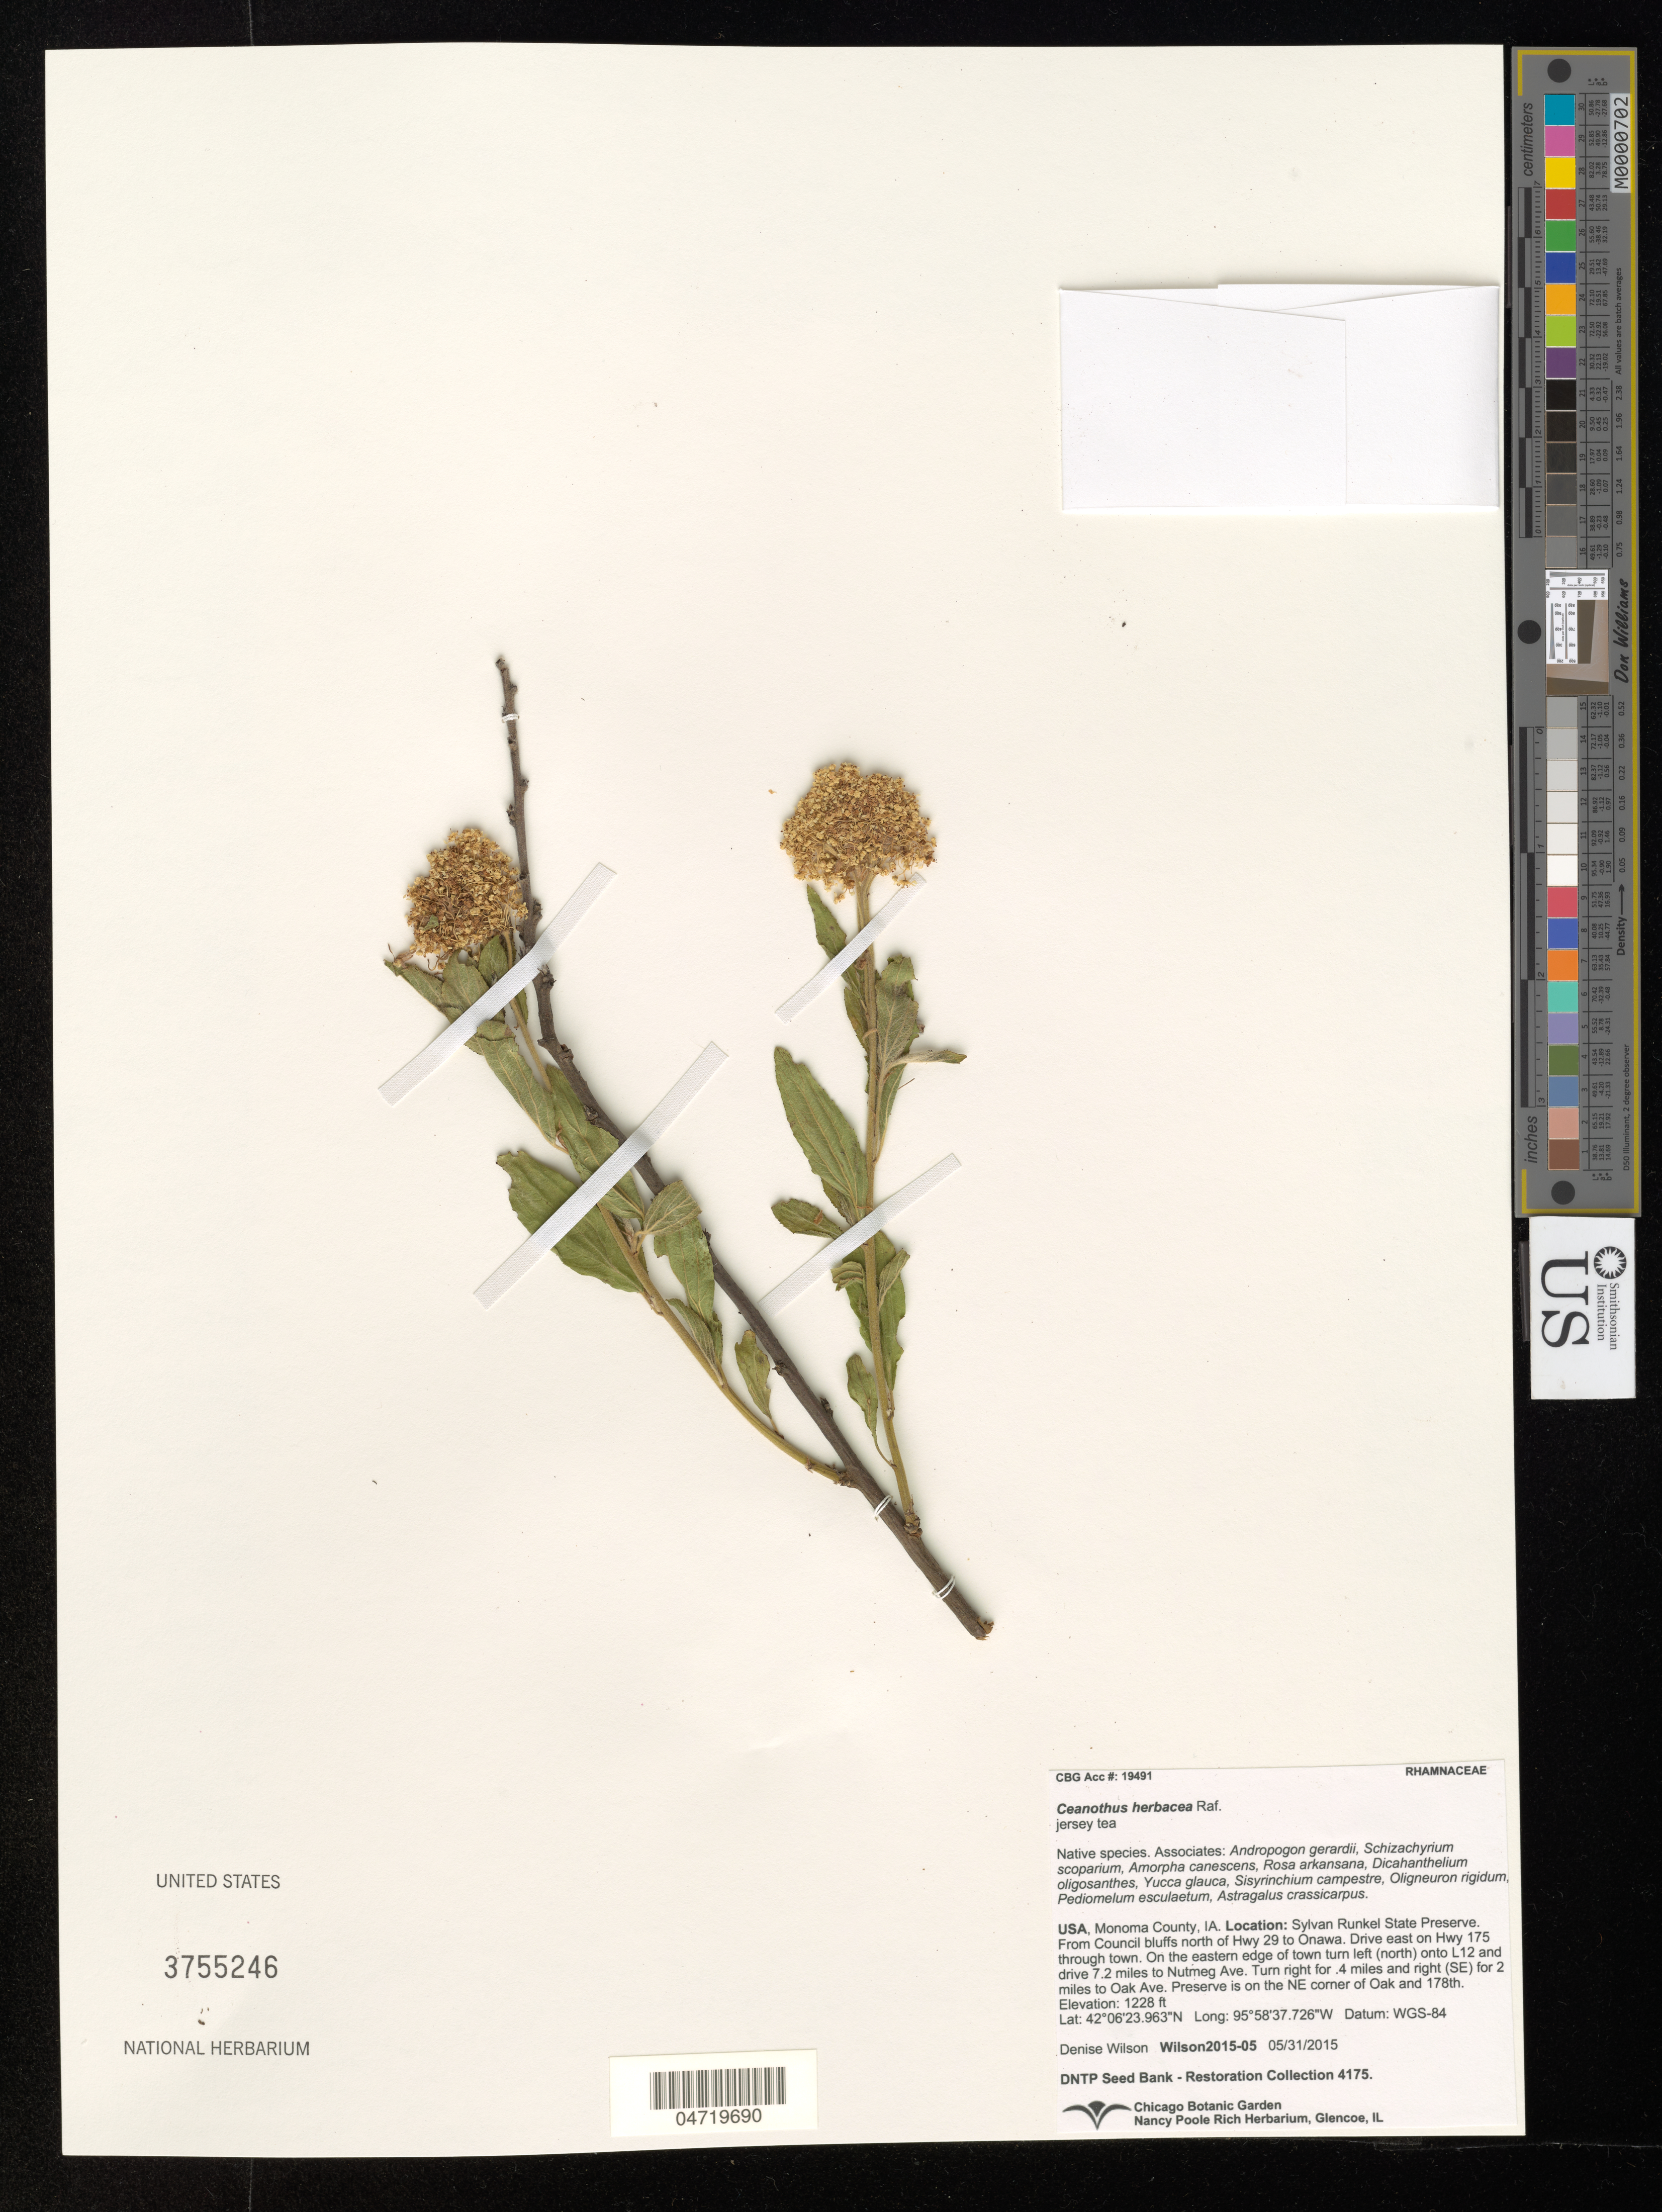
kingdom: Plantae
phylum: Tracheophyta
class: Magnoliopsida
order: Rosales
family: Rhamnaceae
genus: Ceanothus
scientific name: Ceanothus herbaceus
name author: Raf.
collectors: D. Wilson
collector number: Wilson2015-05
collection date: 2015-05-31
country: United States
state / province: Iowa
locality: Monorma County, IA. Sylvan Runkel State Preserve. From Council bluffs north of Hwy 29 to Onawa. Drive east on Hwy 175 through town. On the eastern edge of town turn left (north) onto L12 and drive 7.2 miles to Nutmeg Ave. turn right for .4 miles and right (SE) for 2 miles to Oak Ave. Preserve is on the NE corner of Oak and 178th.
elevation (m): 374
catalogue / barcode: US 3755246